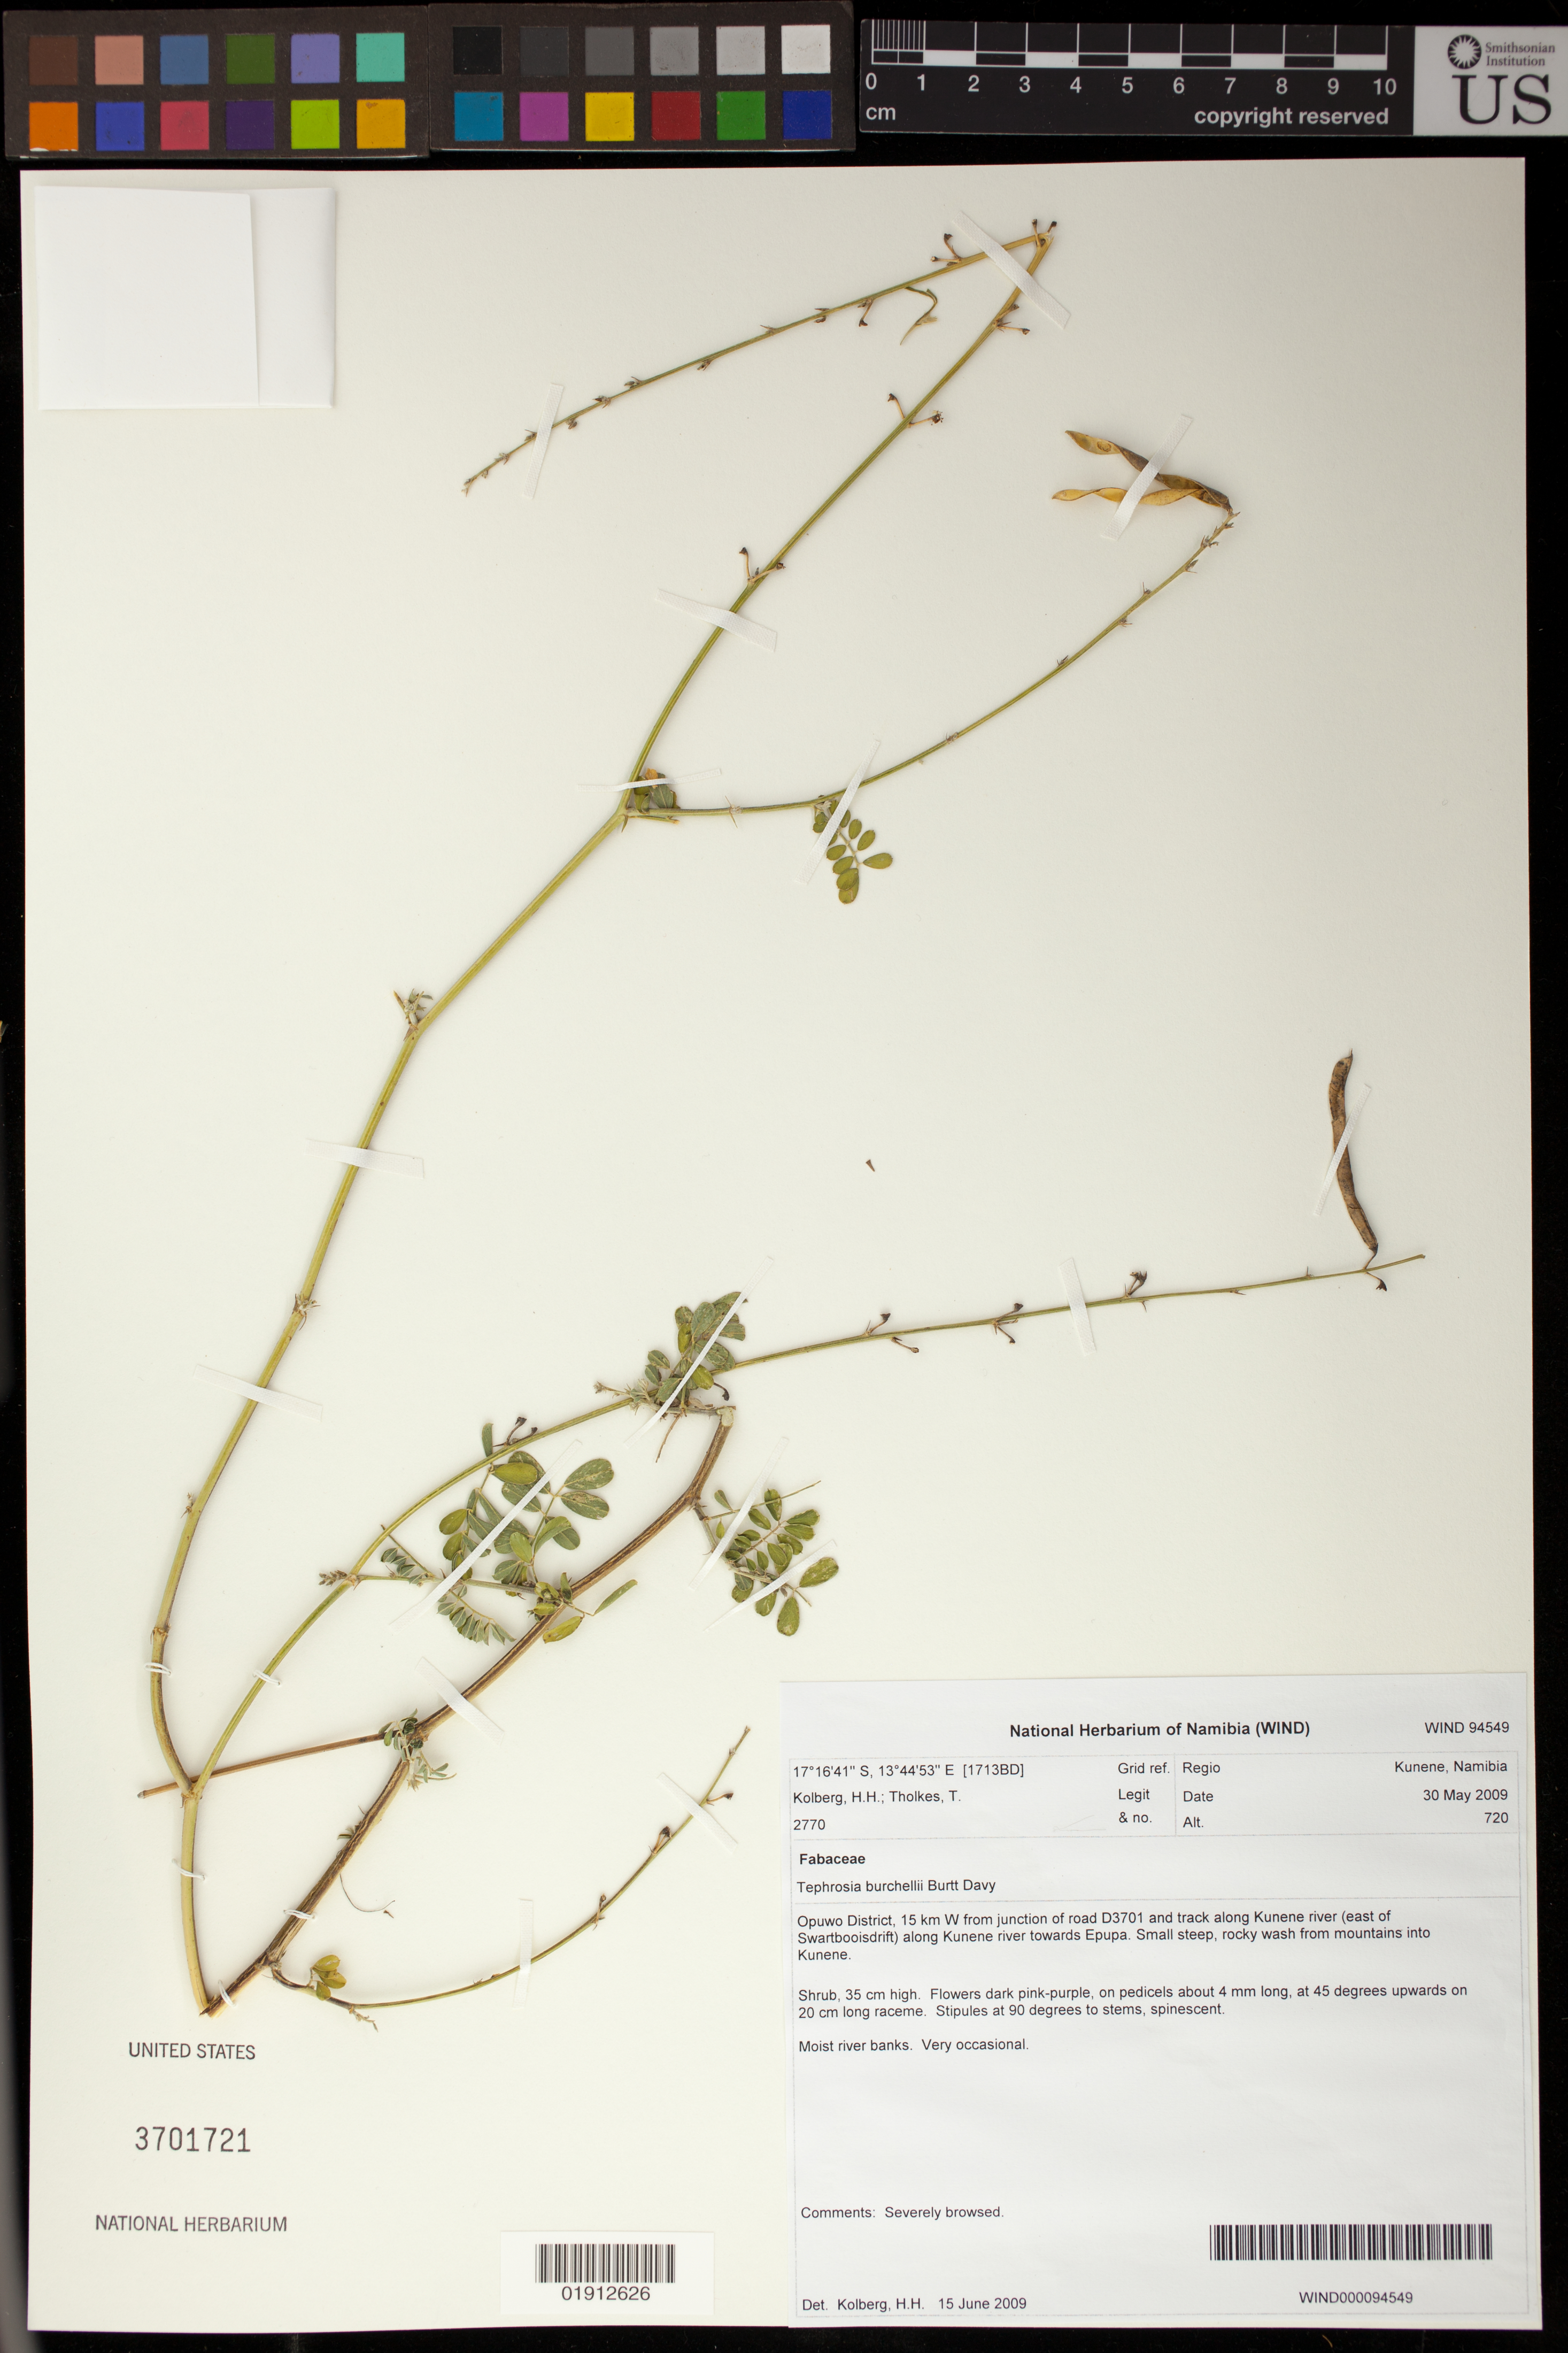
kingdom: Plantae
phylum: Tracheophyta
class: Magnoliopsida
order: Fabales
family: Fabaceae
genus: Tephrosia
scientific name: Tephrosia burchellii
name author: Burtt Davy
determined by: Kolberg, H. H.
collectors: H. H. Kolberg & T. Tholkes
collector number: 2770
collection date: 2009-05-30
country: Namibia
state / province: Kunene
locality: Opuwo District, 15 km W from junction of road D3701 and track along Kunene river (east of Swartbooisdrift) along Kunene river towards Epupa. Small steep, rocky wash from mountains into Kunene.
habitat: Moist river banks.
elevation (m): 720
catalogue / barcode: US 3701721